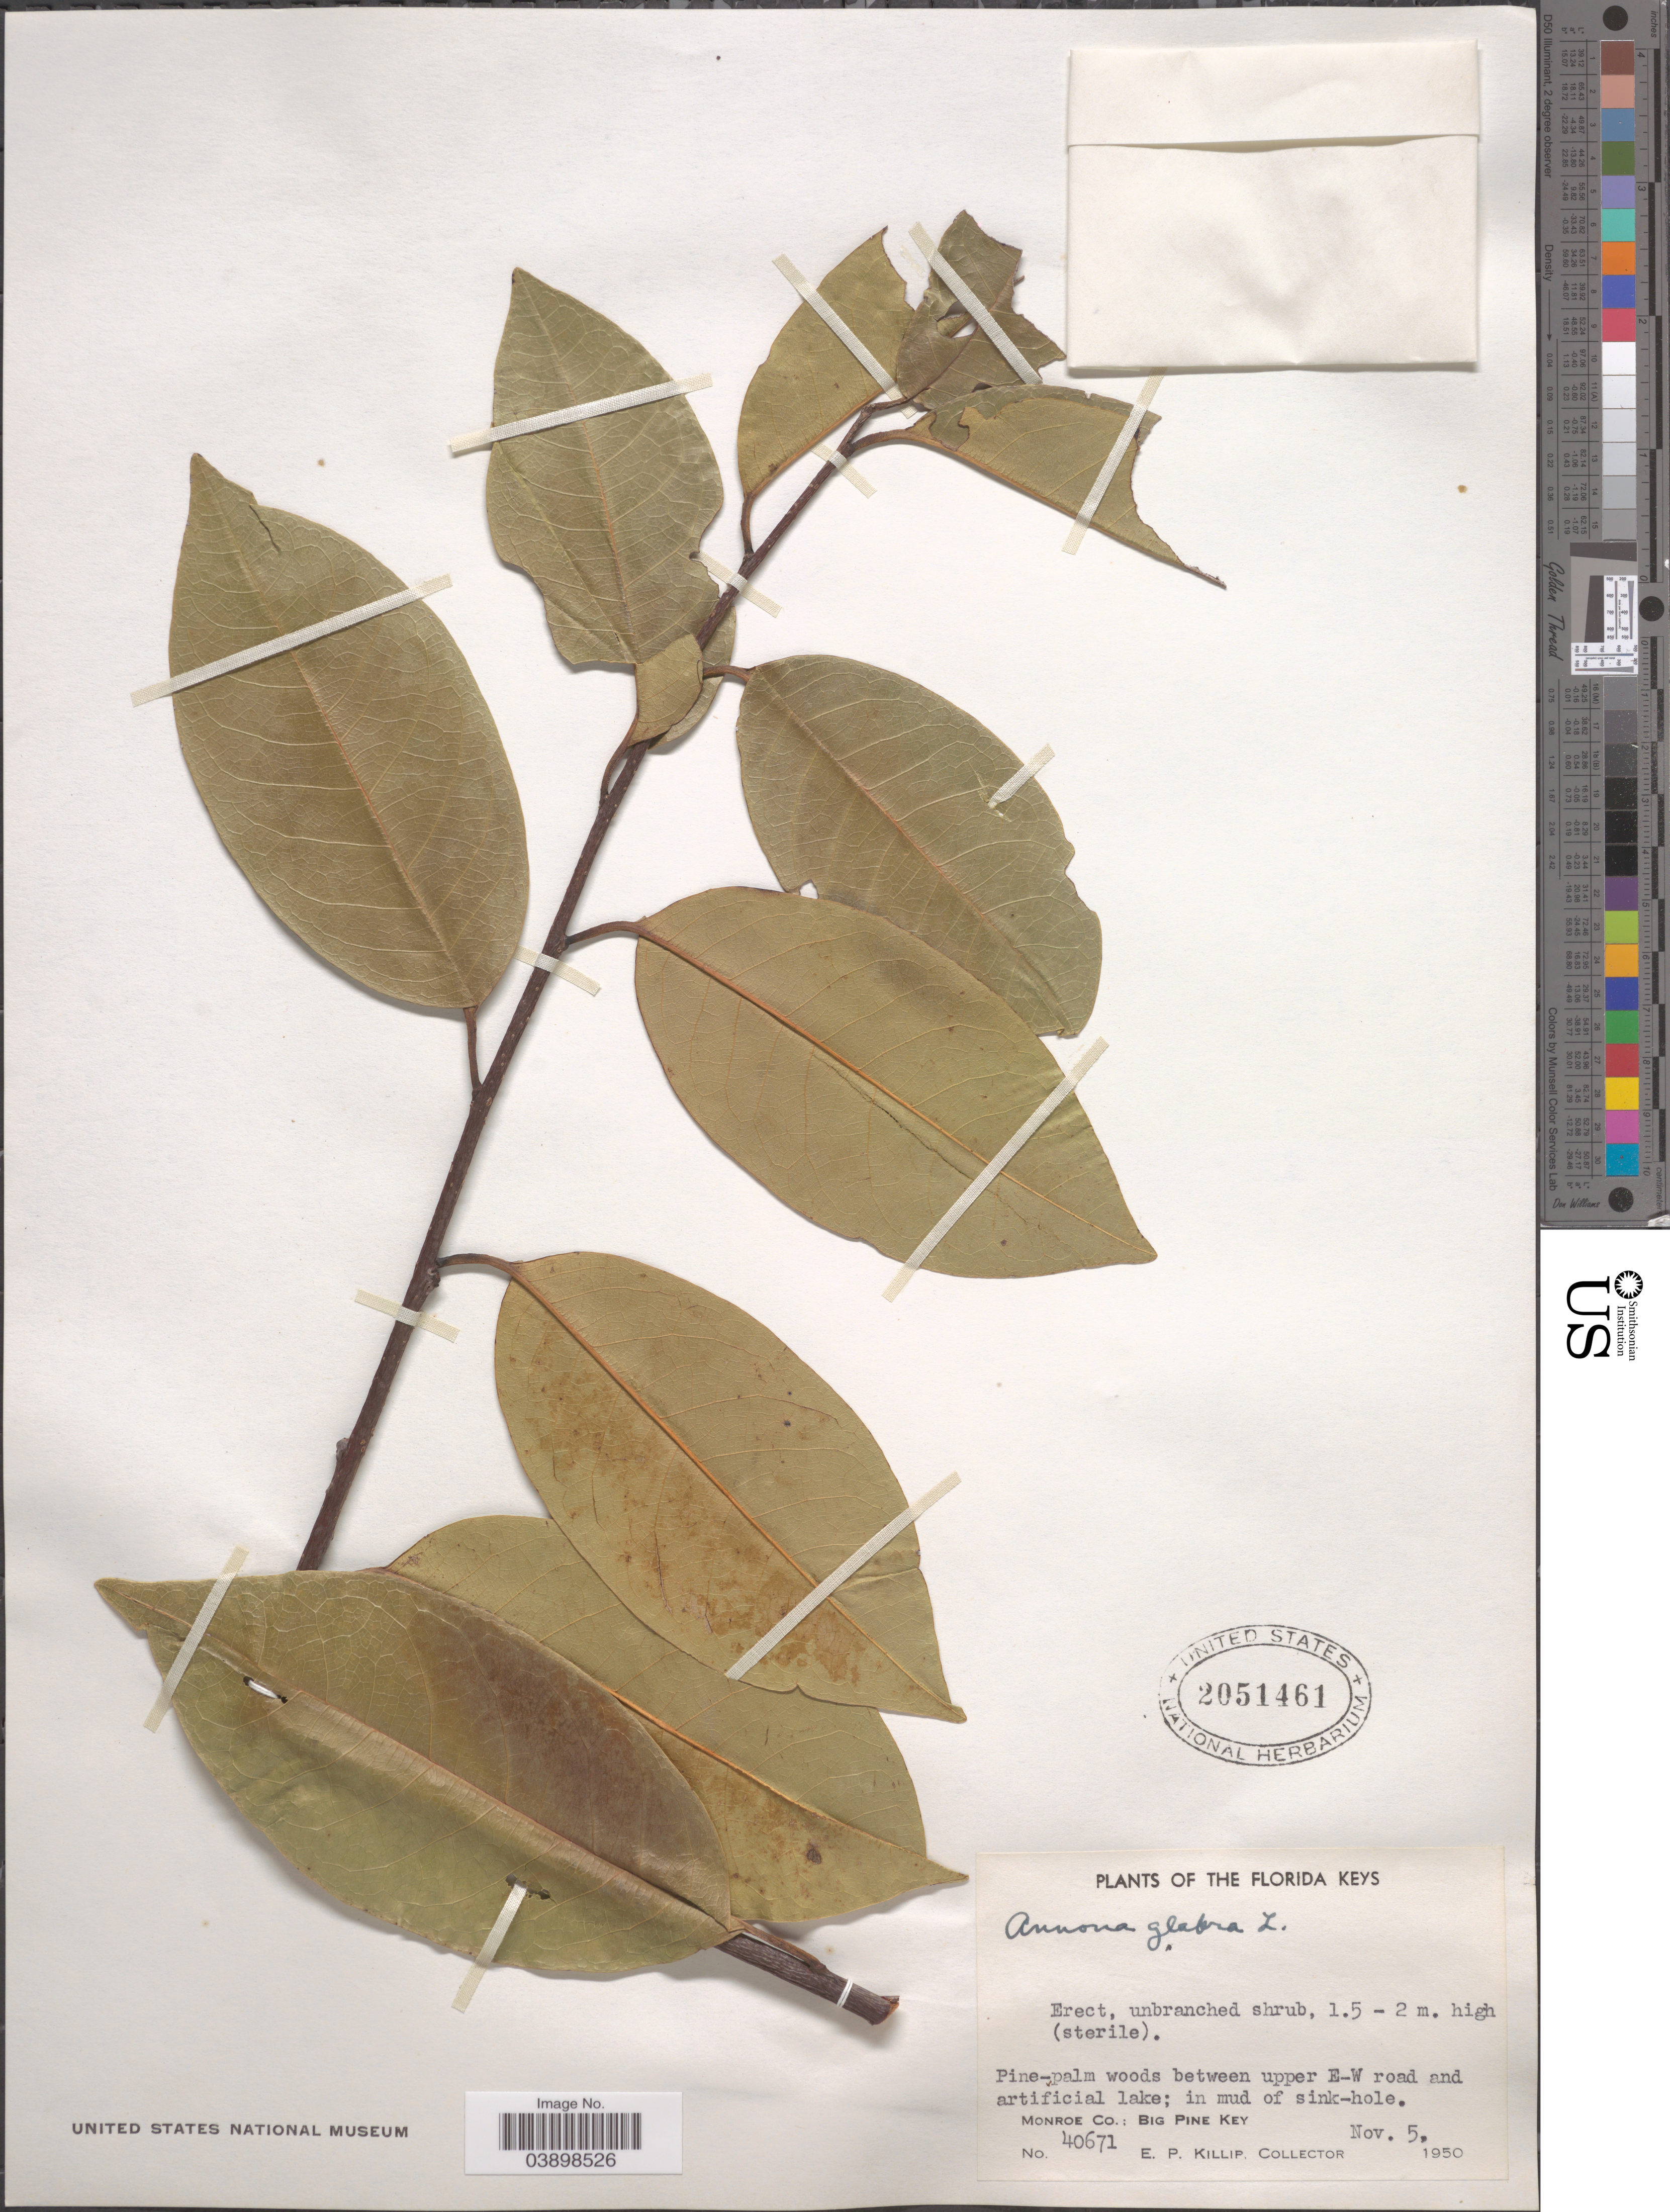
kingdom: Plantae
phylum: Tracheophyta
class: Magnoliopsida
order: Magnoliales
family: Annonaceae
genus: Annona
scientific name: Annona glabra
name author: L.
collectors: E. P. Killip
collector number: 40671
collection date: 1950-11-05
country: United States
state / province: Florida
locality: The Florida Keys. Pine-palm woods between upper E-W road and artificial lake. Monroe Co.: Big Pine Key.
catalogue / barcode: US 2051461